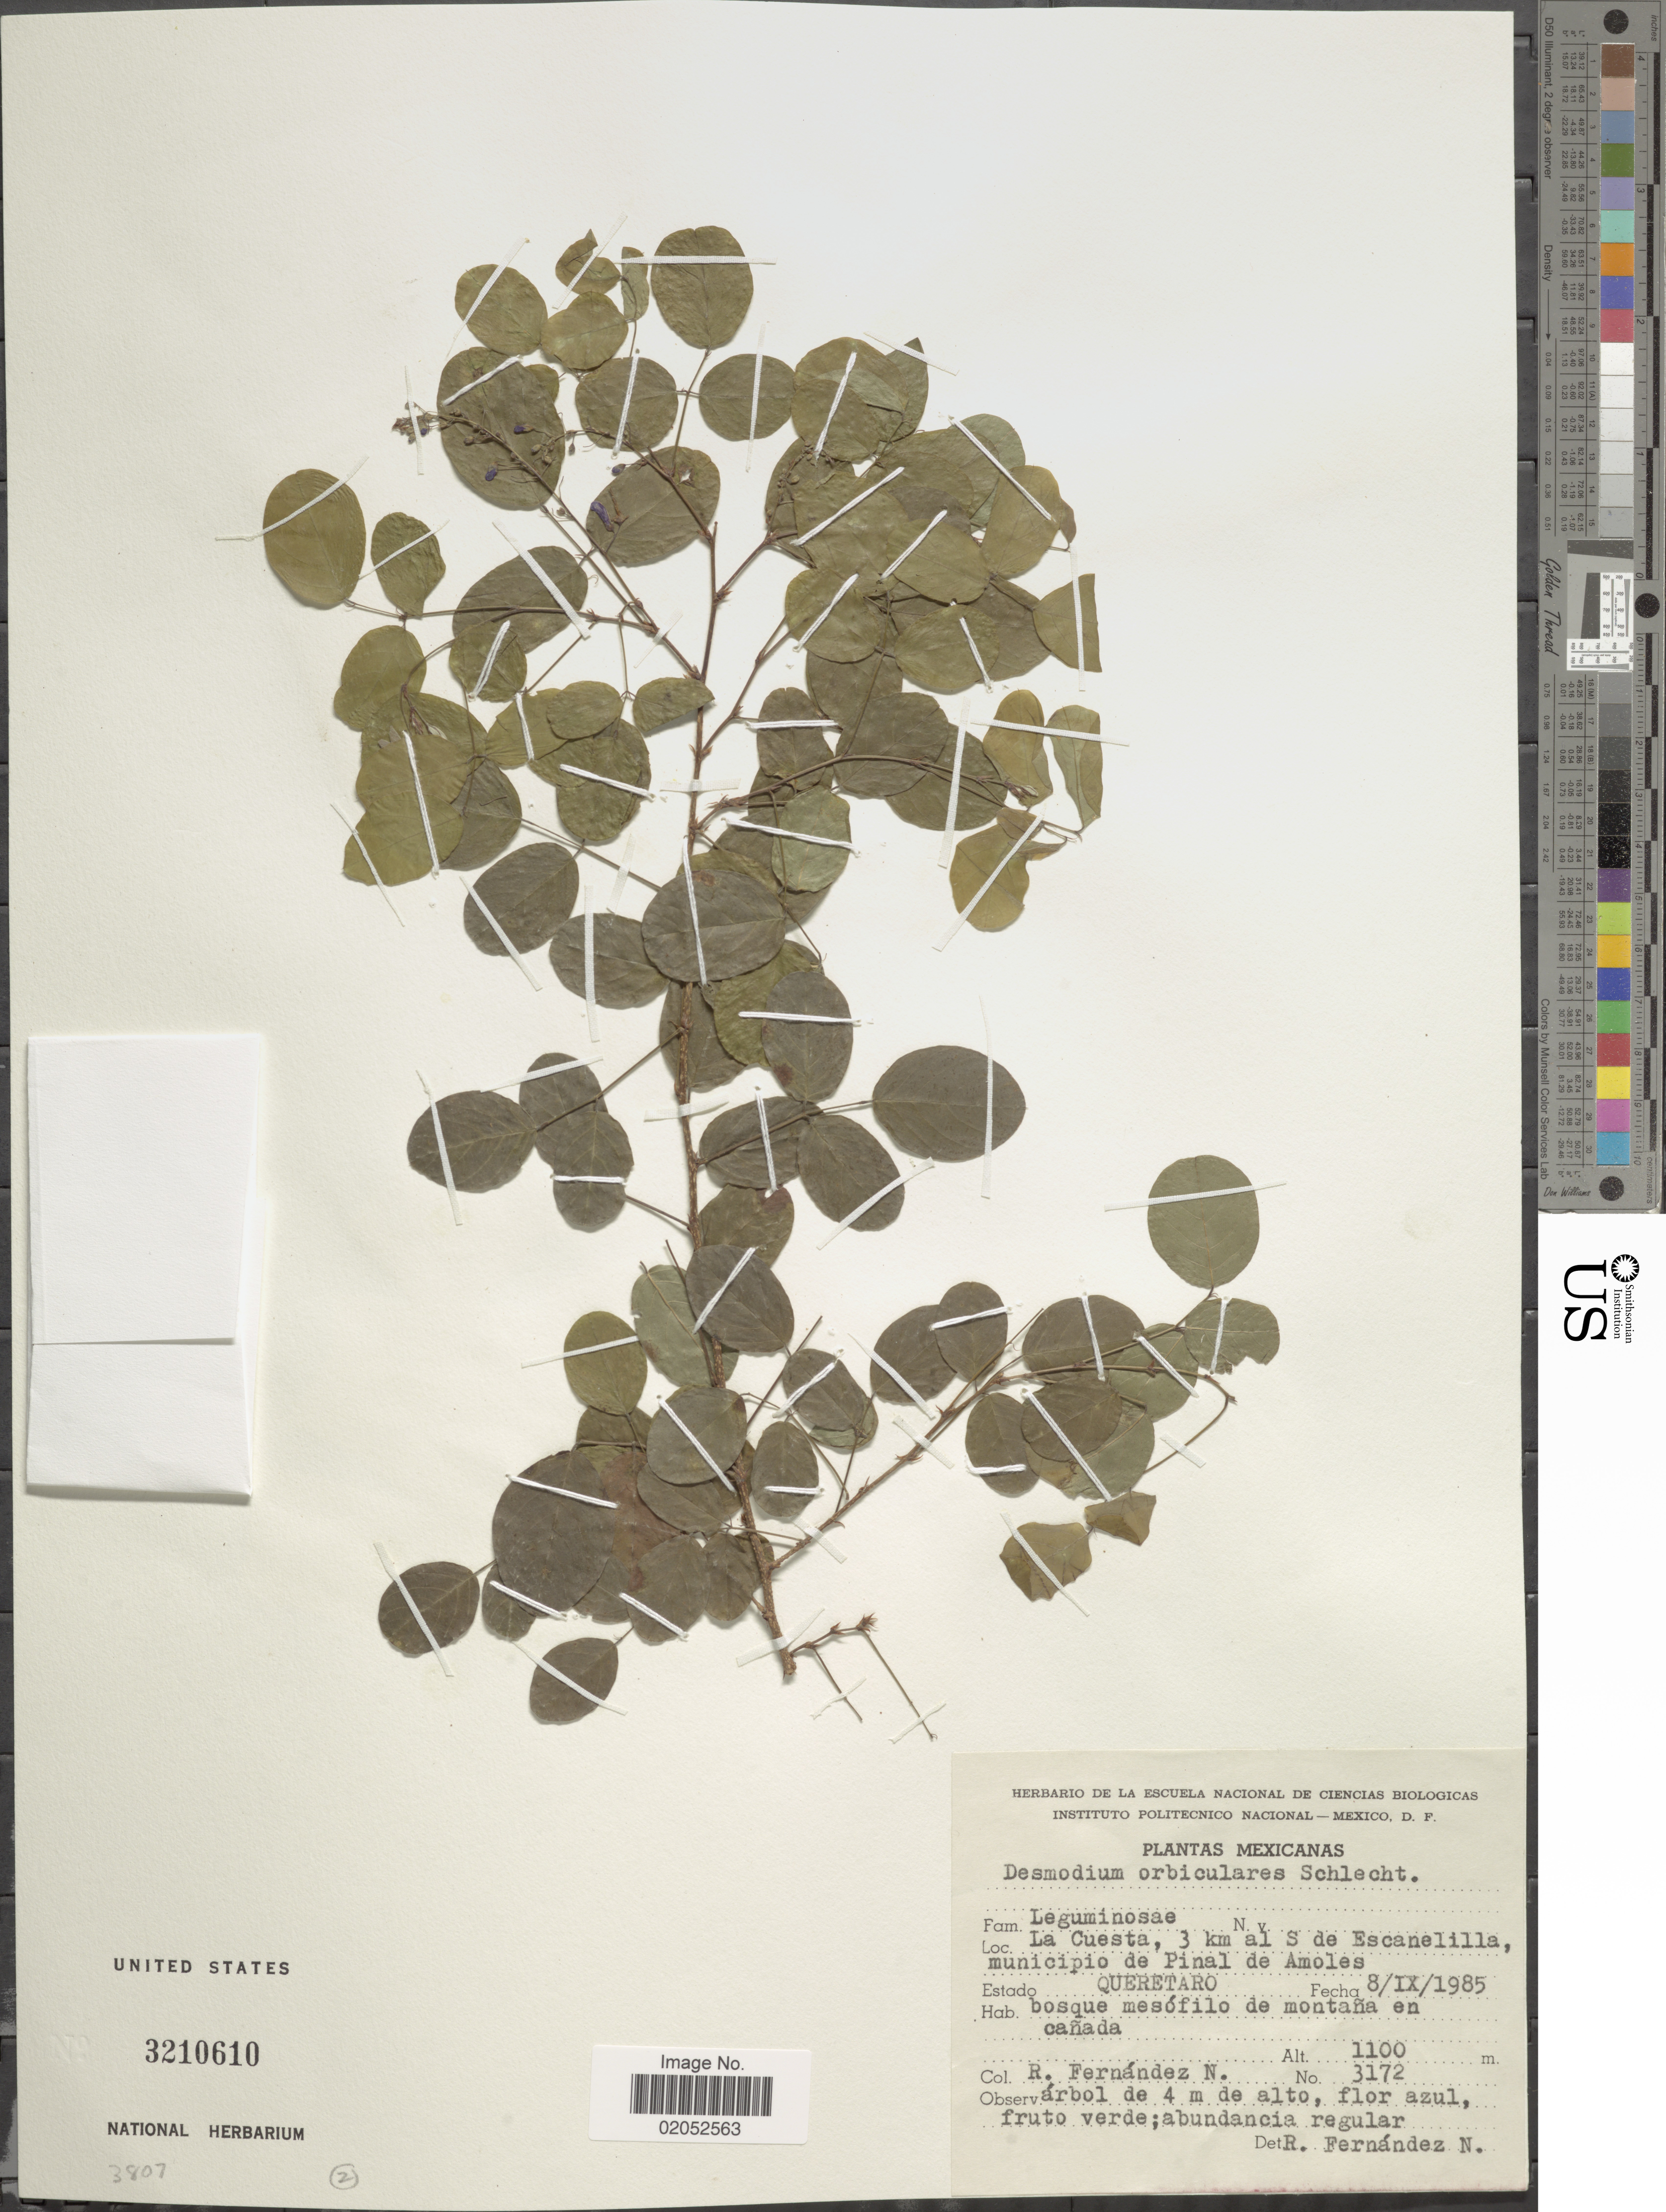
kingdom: Plantae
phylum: Tracheophyta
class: Magnoliopsida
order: Fabales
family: Fabaceae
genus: Desmodium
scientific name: Desmodium orbiculare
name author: Schltdl.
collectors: R. Fernández Nava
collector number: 3172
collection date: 1985-09-08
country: Mexico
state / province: Querétaro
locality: La Cuesta, 3 km al S de Escanelilla, municipio de Pinal de Amoles, Estado Queretaro.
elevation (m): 1100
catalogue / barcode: US 3210610